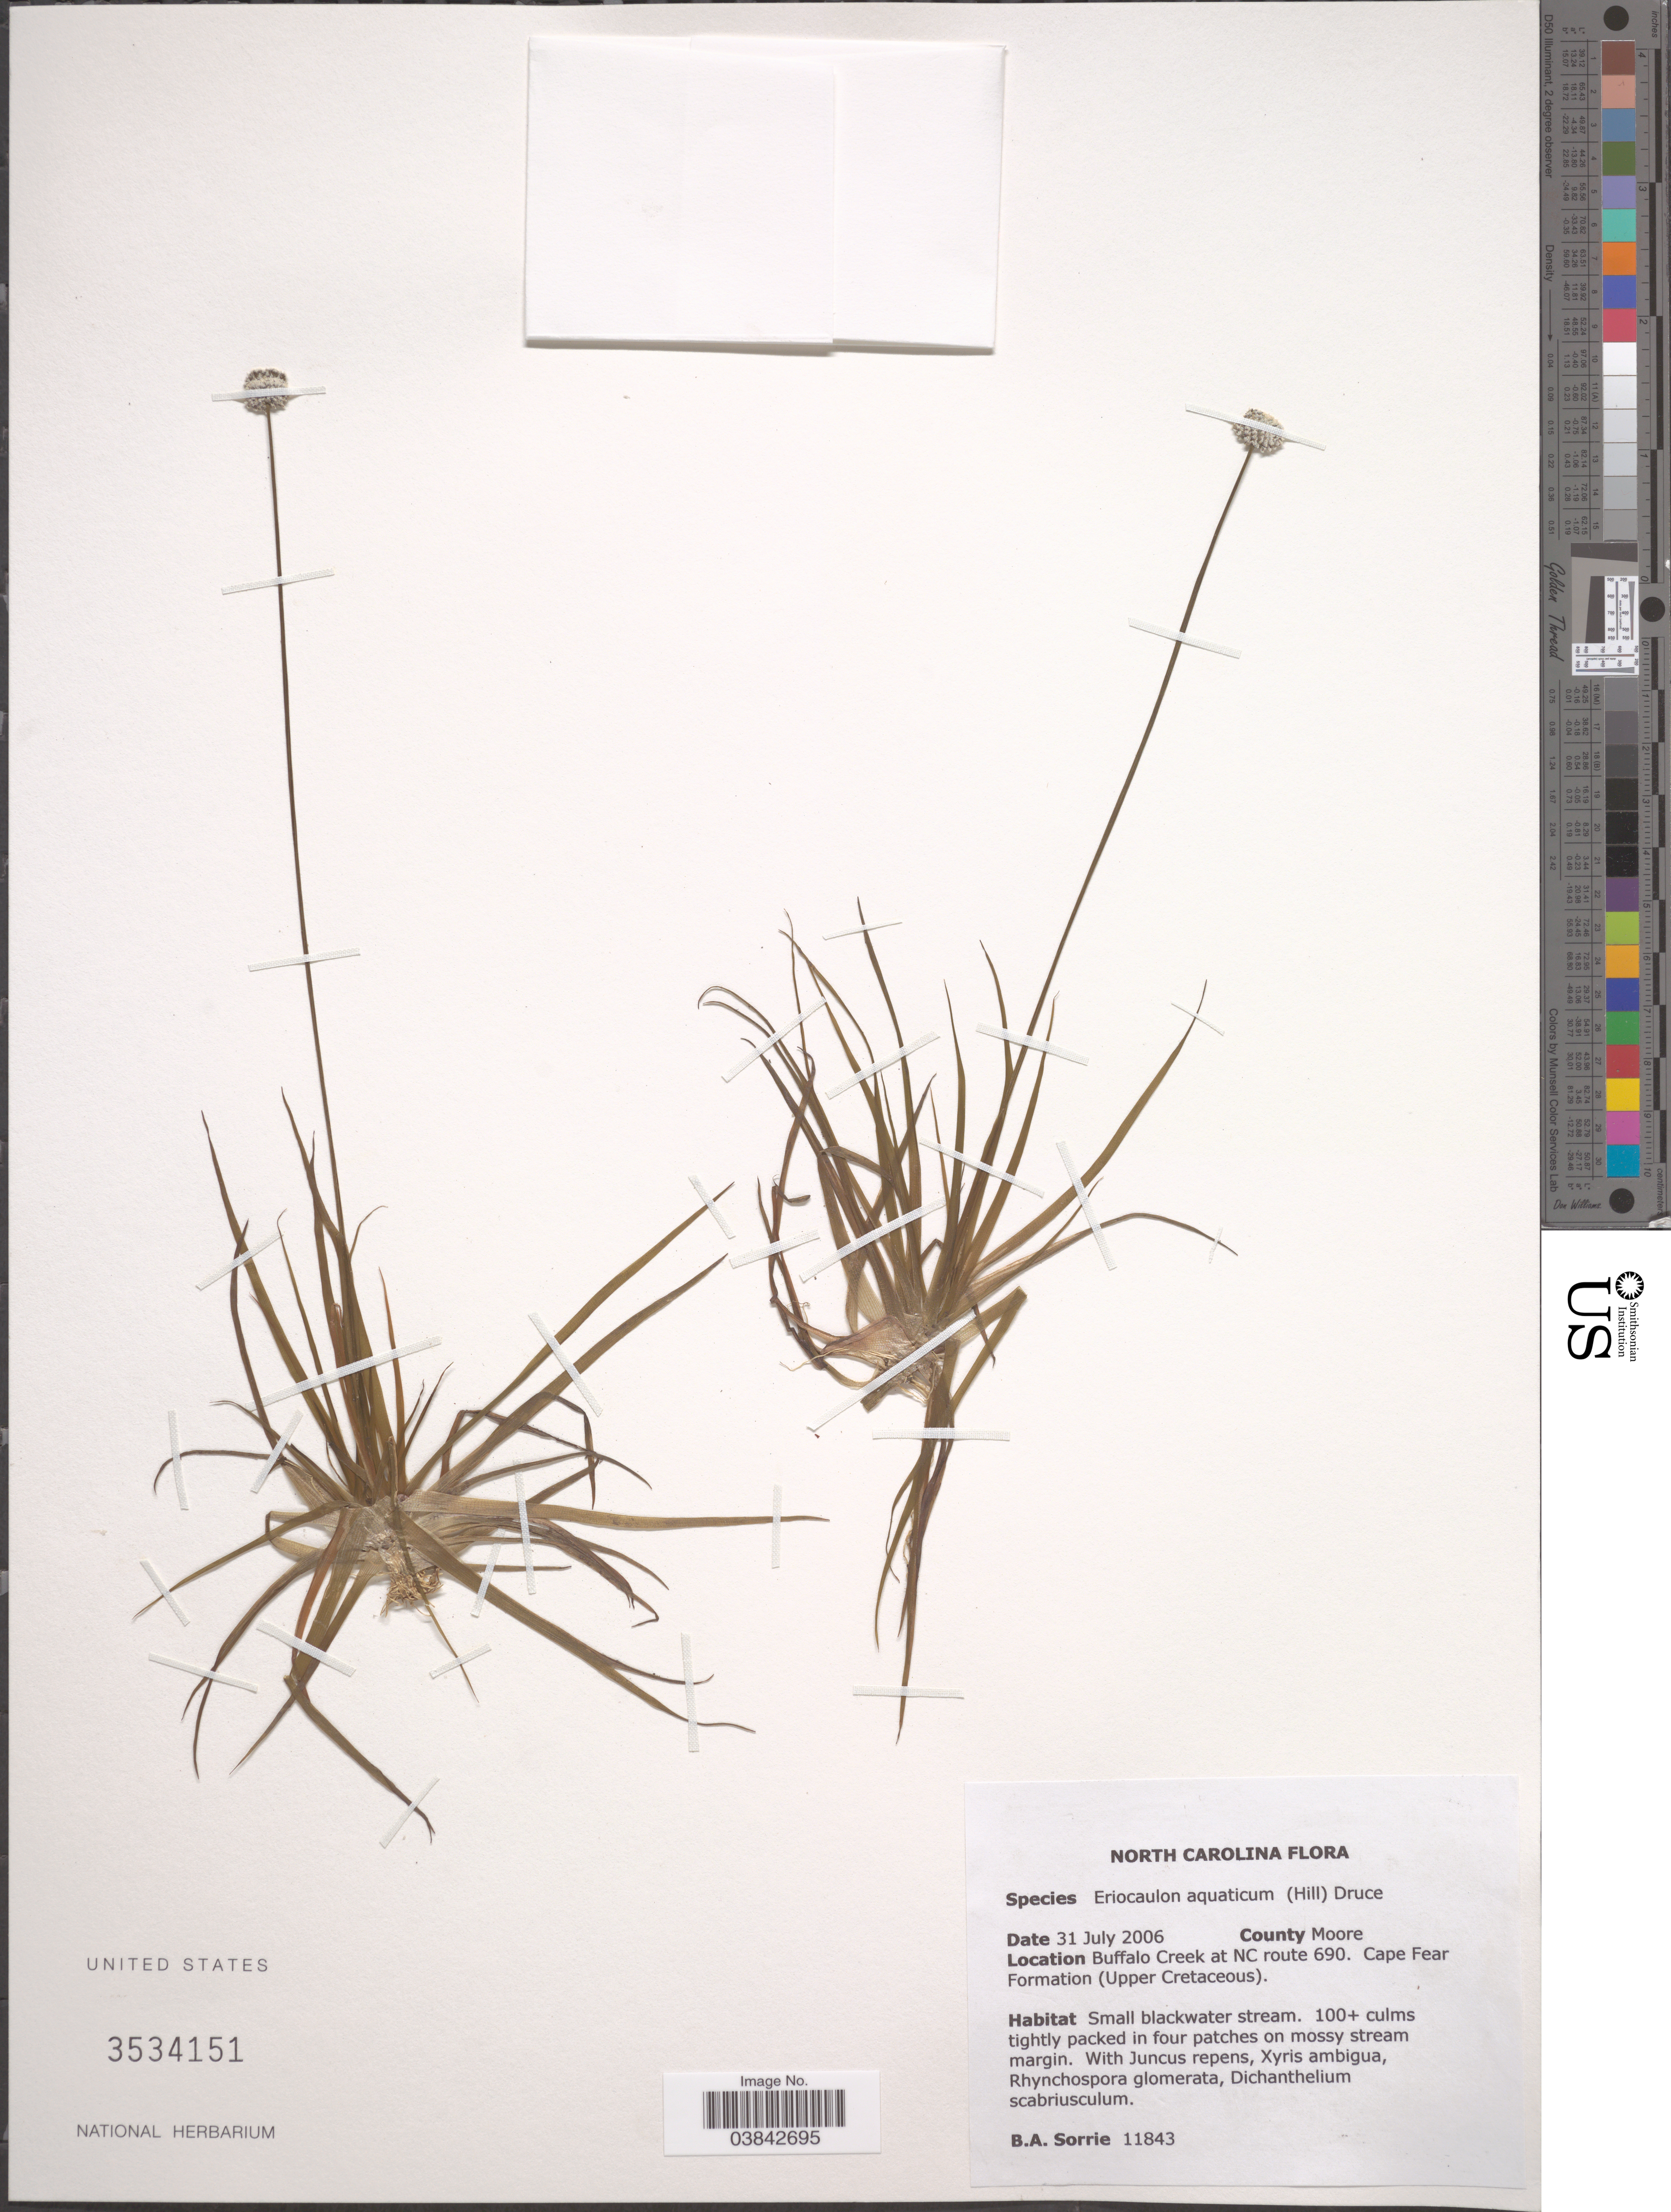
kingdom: Plantae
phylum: Tracheophyta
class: Liliopsida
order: Poales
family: Eriocaulaceae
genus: Eriocaulon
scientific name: Eriocaulon aquaticum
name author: (Hill) Druce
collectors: B. Sorrie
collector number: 11843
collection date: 2006-07-31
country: United States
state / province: North Carolina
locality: Buffalo Creek at NC route 690. Cape Fear Formation (Upper Cretaceous).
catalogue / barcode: US 3534151